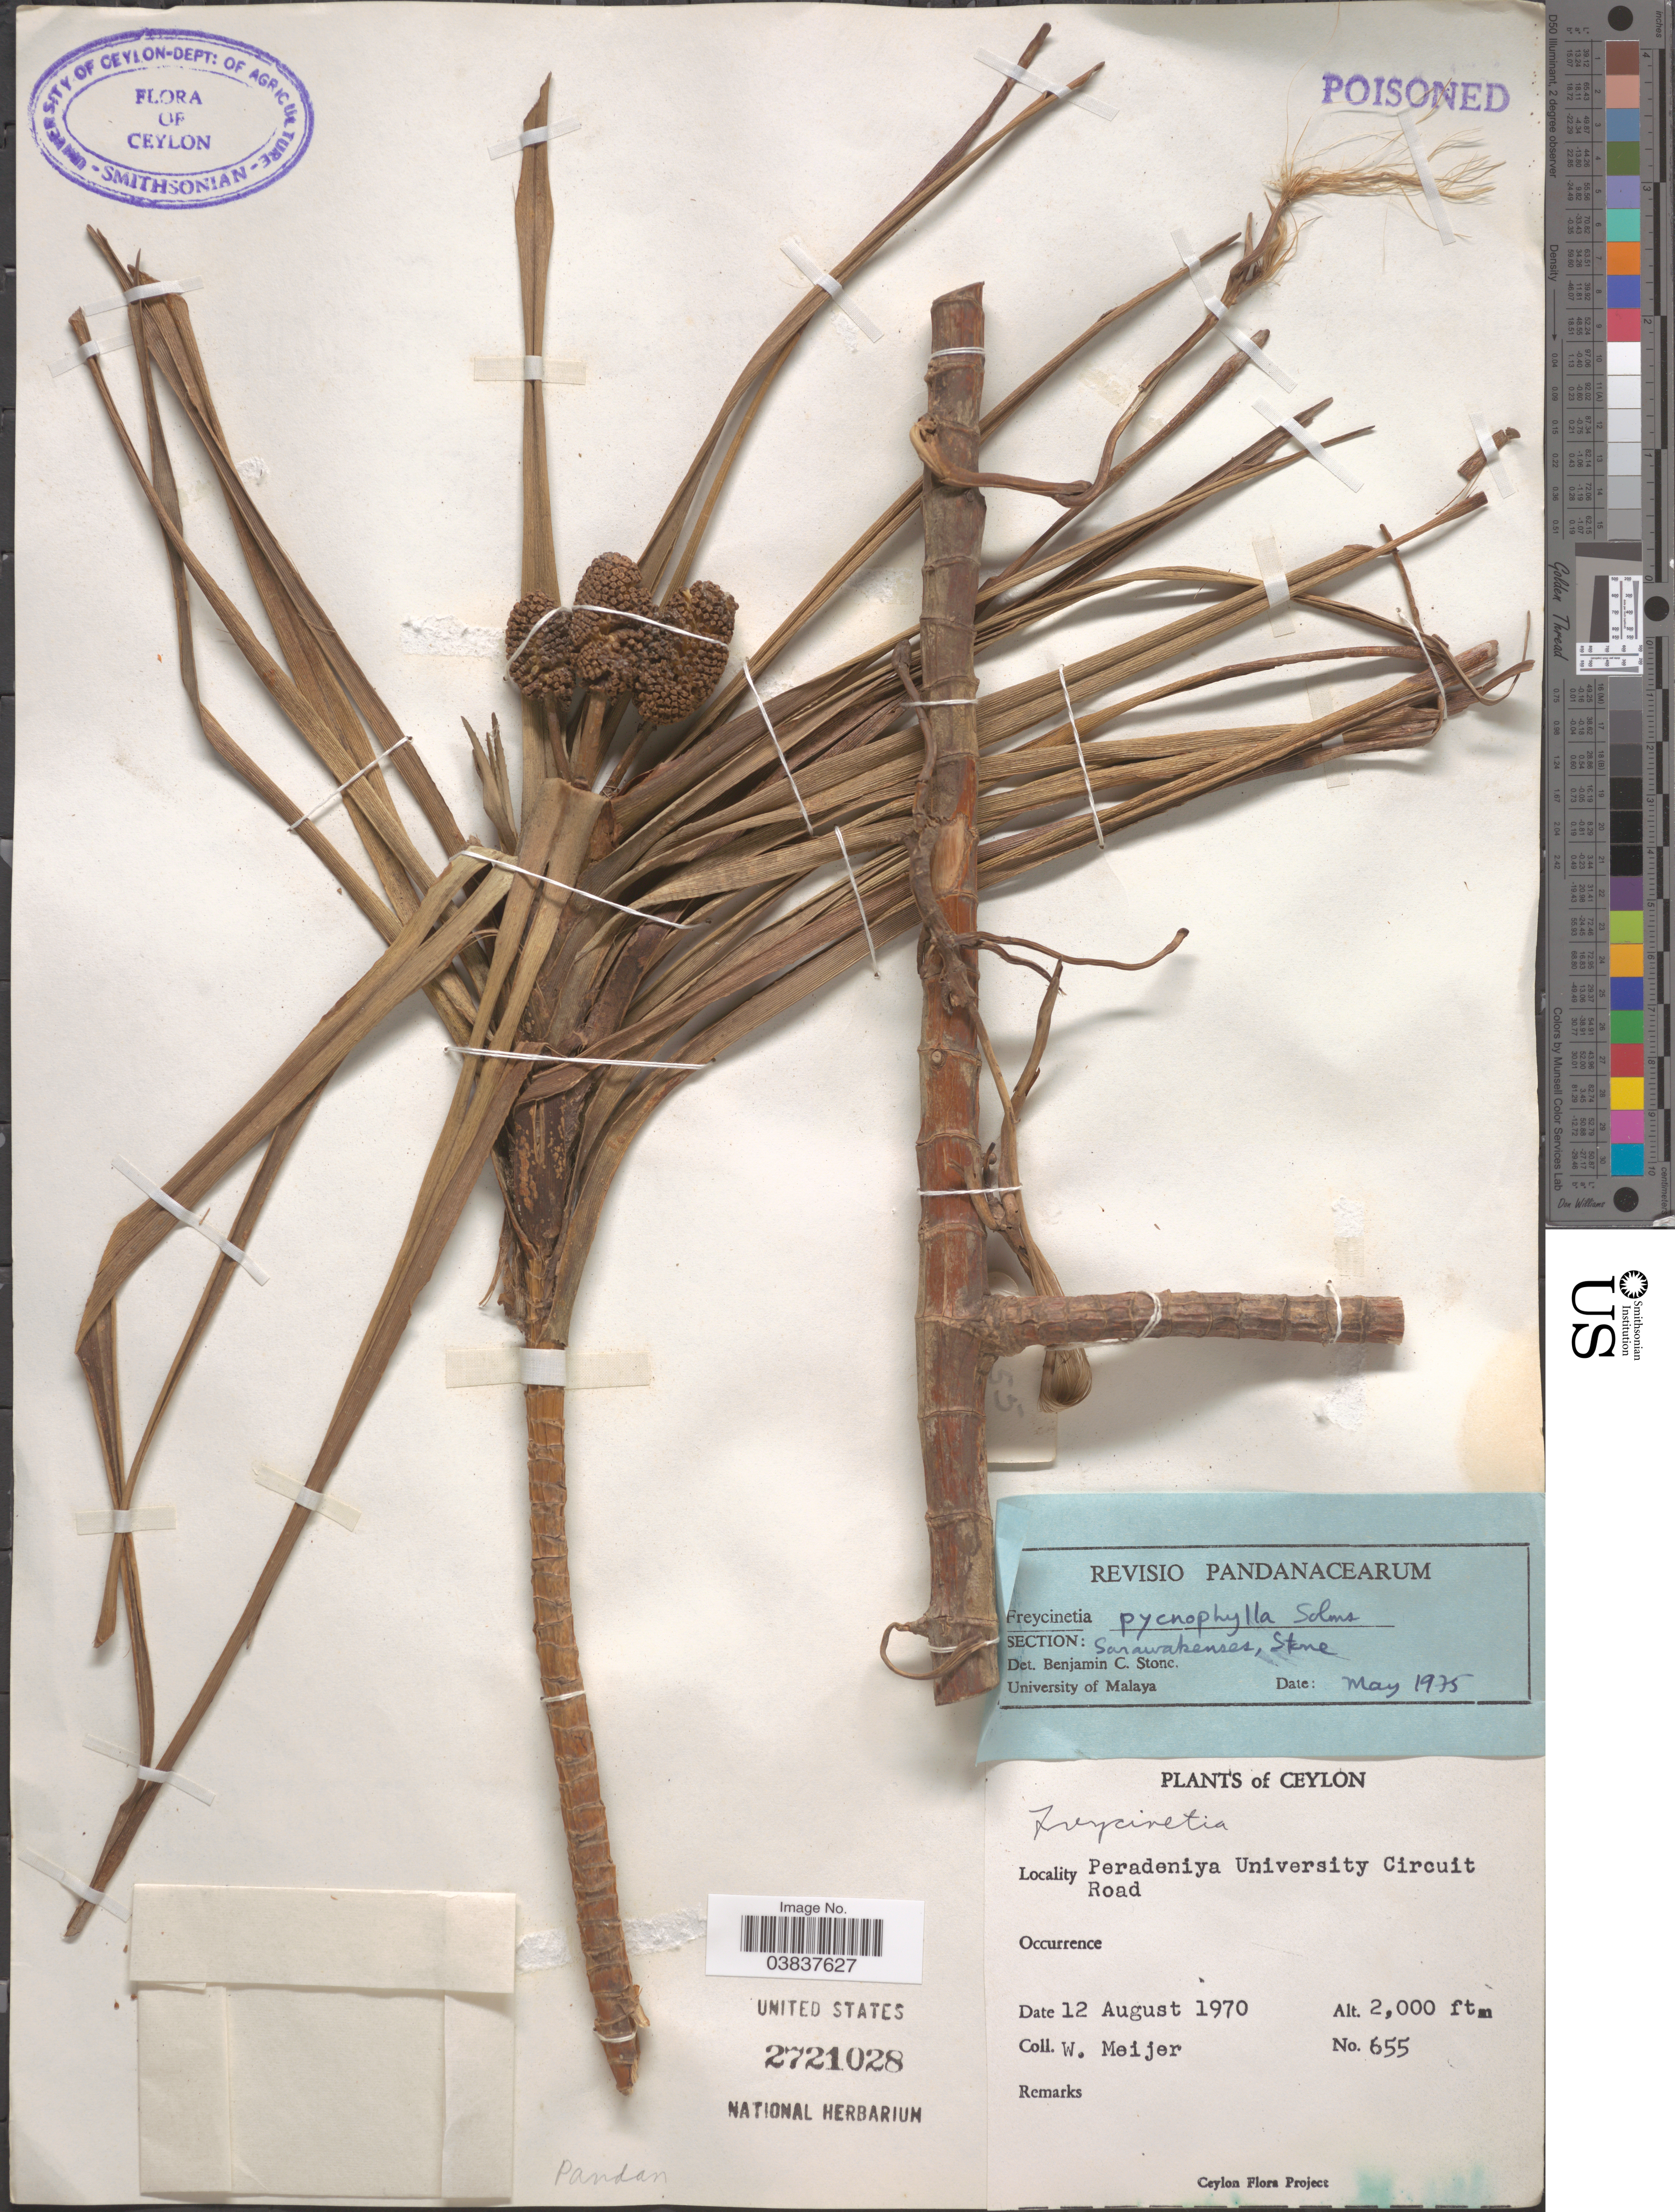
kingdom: Plantae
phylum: Tracheophyta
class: Liliopsida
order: Pandanales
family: Pandanaceae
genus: Freycinetia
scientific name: Freycinetia pycnocephala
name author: Solms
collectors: W. Meijer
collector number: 655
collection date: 1970-08-12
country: Sri Lanka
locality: Ceylon. Peradeniya University Circuit Road.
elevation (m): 610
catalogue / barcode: US 2721028